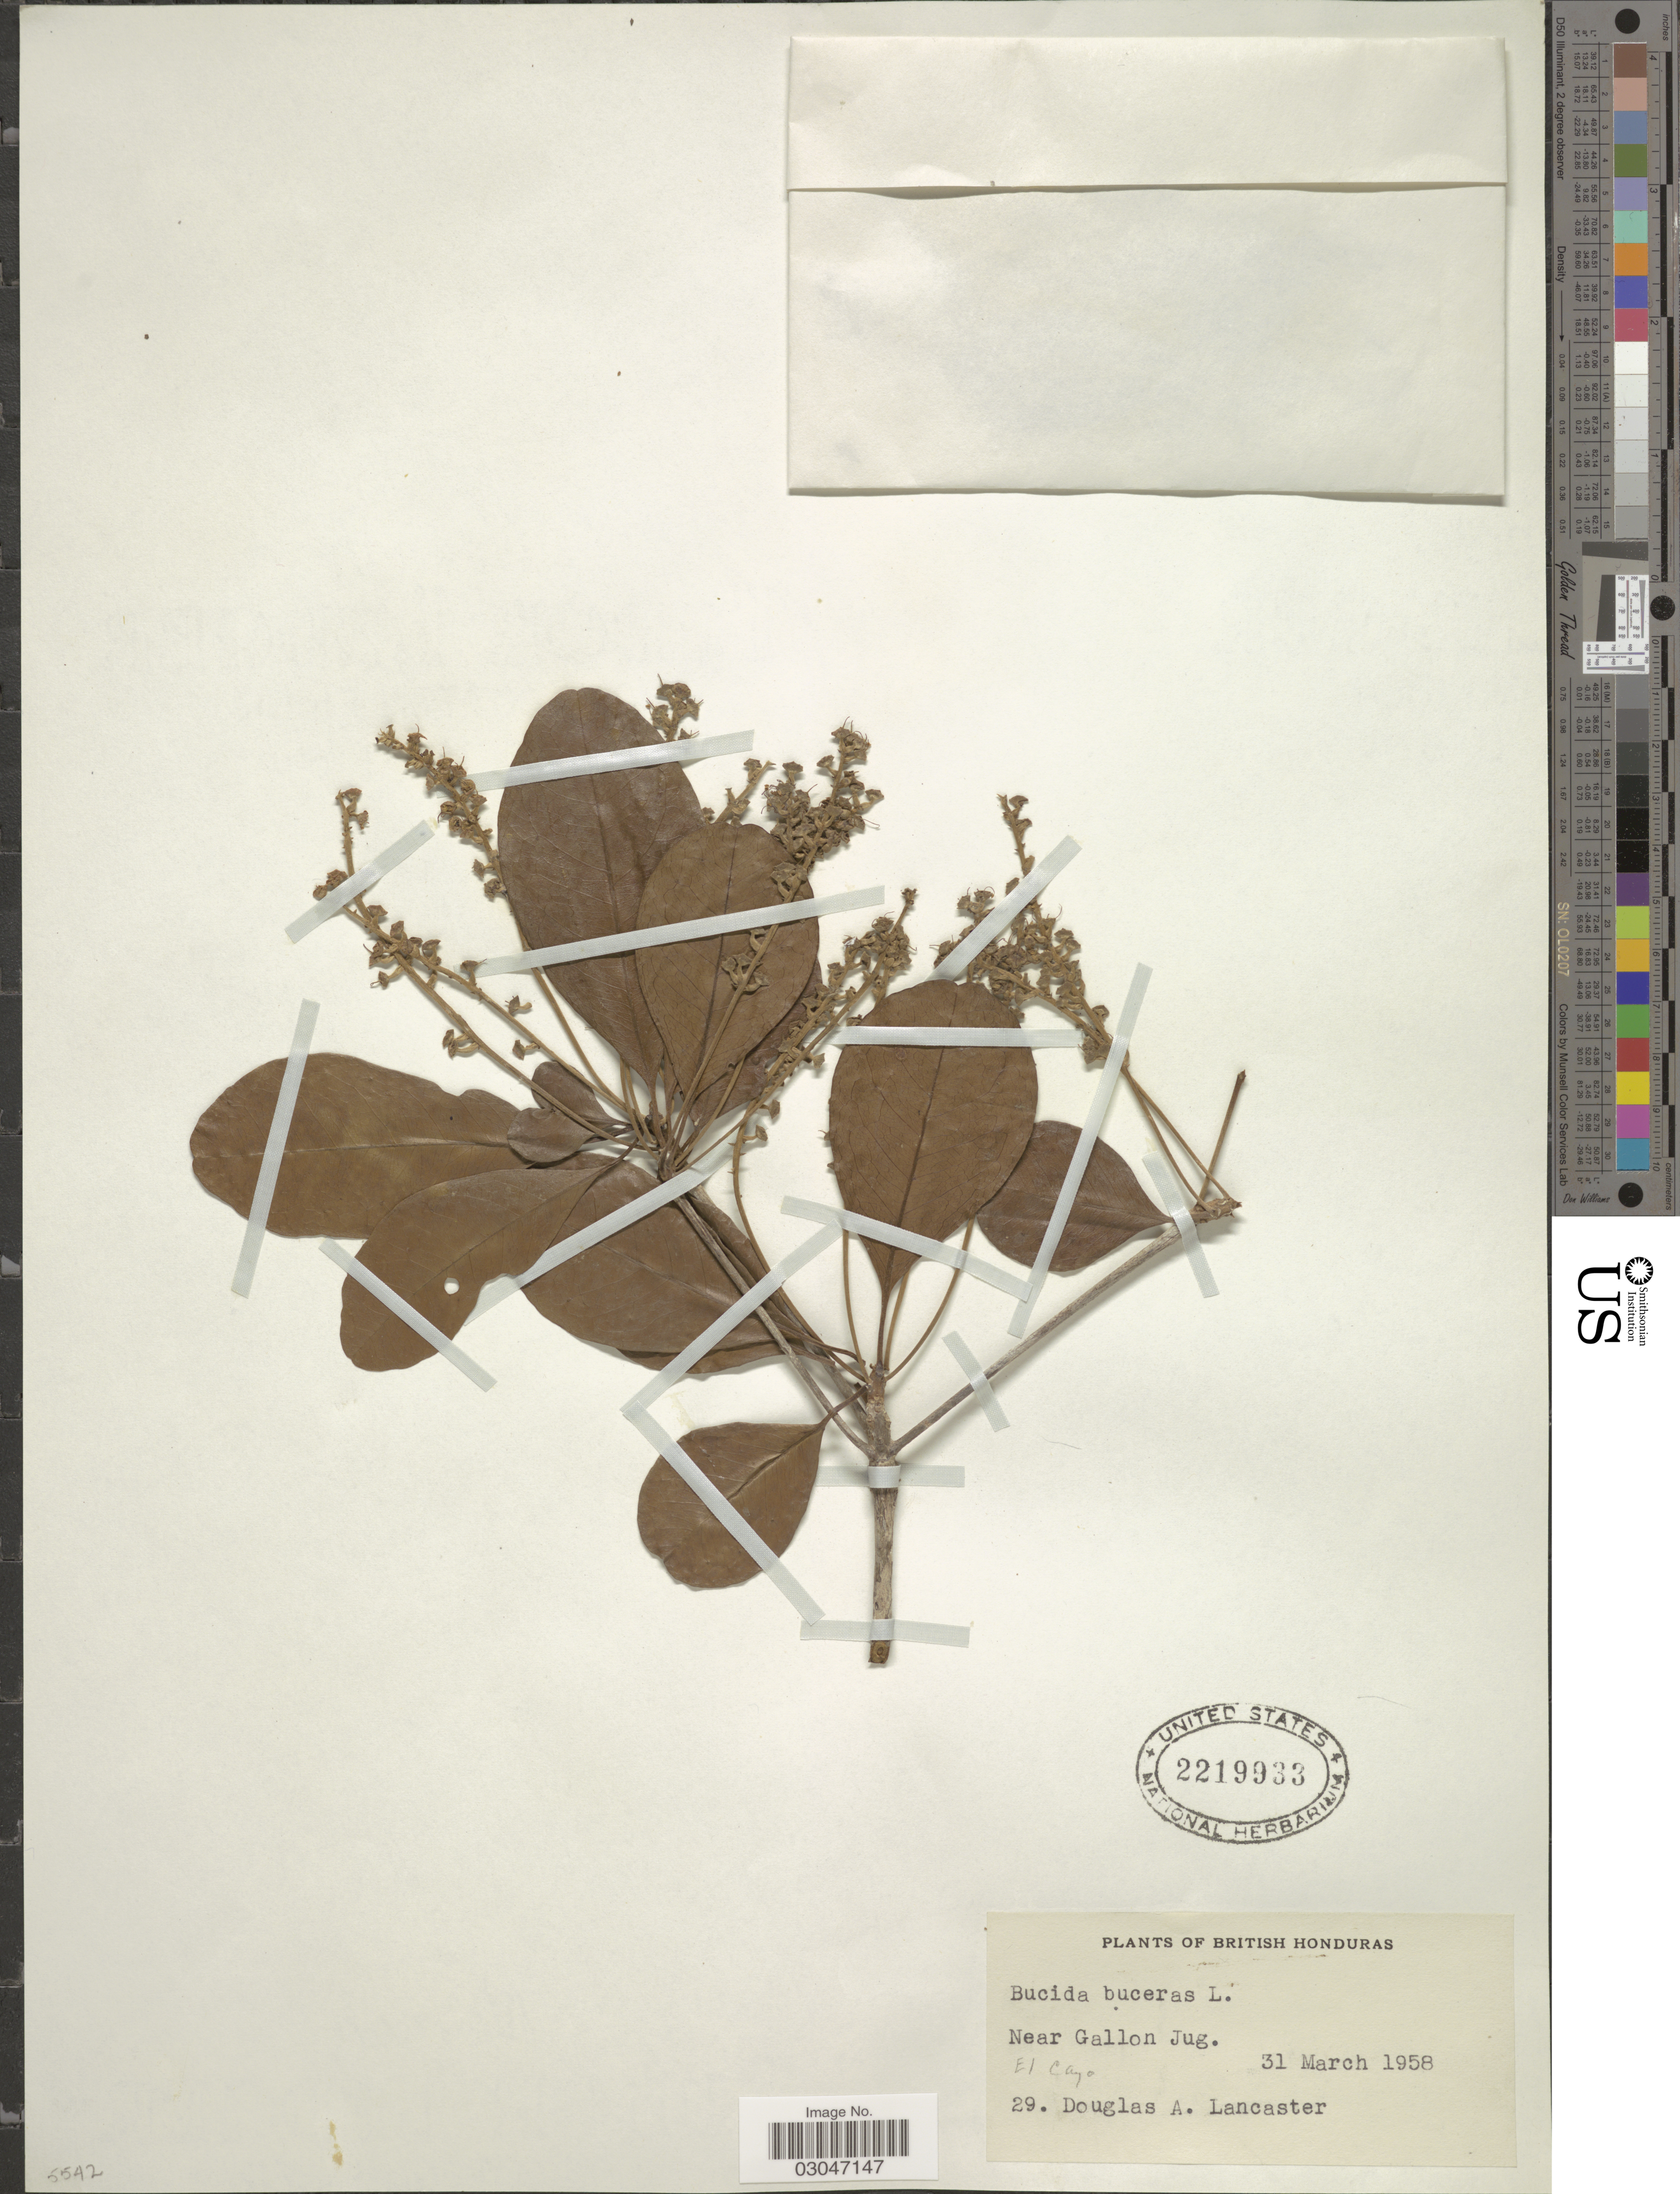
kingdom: Plantae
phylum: Tracheophyta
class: Magnoliopsida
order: Myrtales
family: Combretaceae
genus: Terminalia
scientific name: Terminalia buceras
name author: (L.) C. Wright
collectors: D. Lancaster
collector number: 29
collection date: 1958-03-31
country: Belize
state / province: Cayo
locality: Near Gallon Jug, El Cayo.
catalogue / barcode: US 2219933